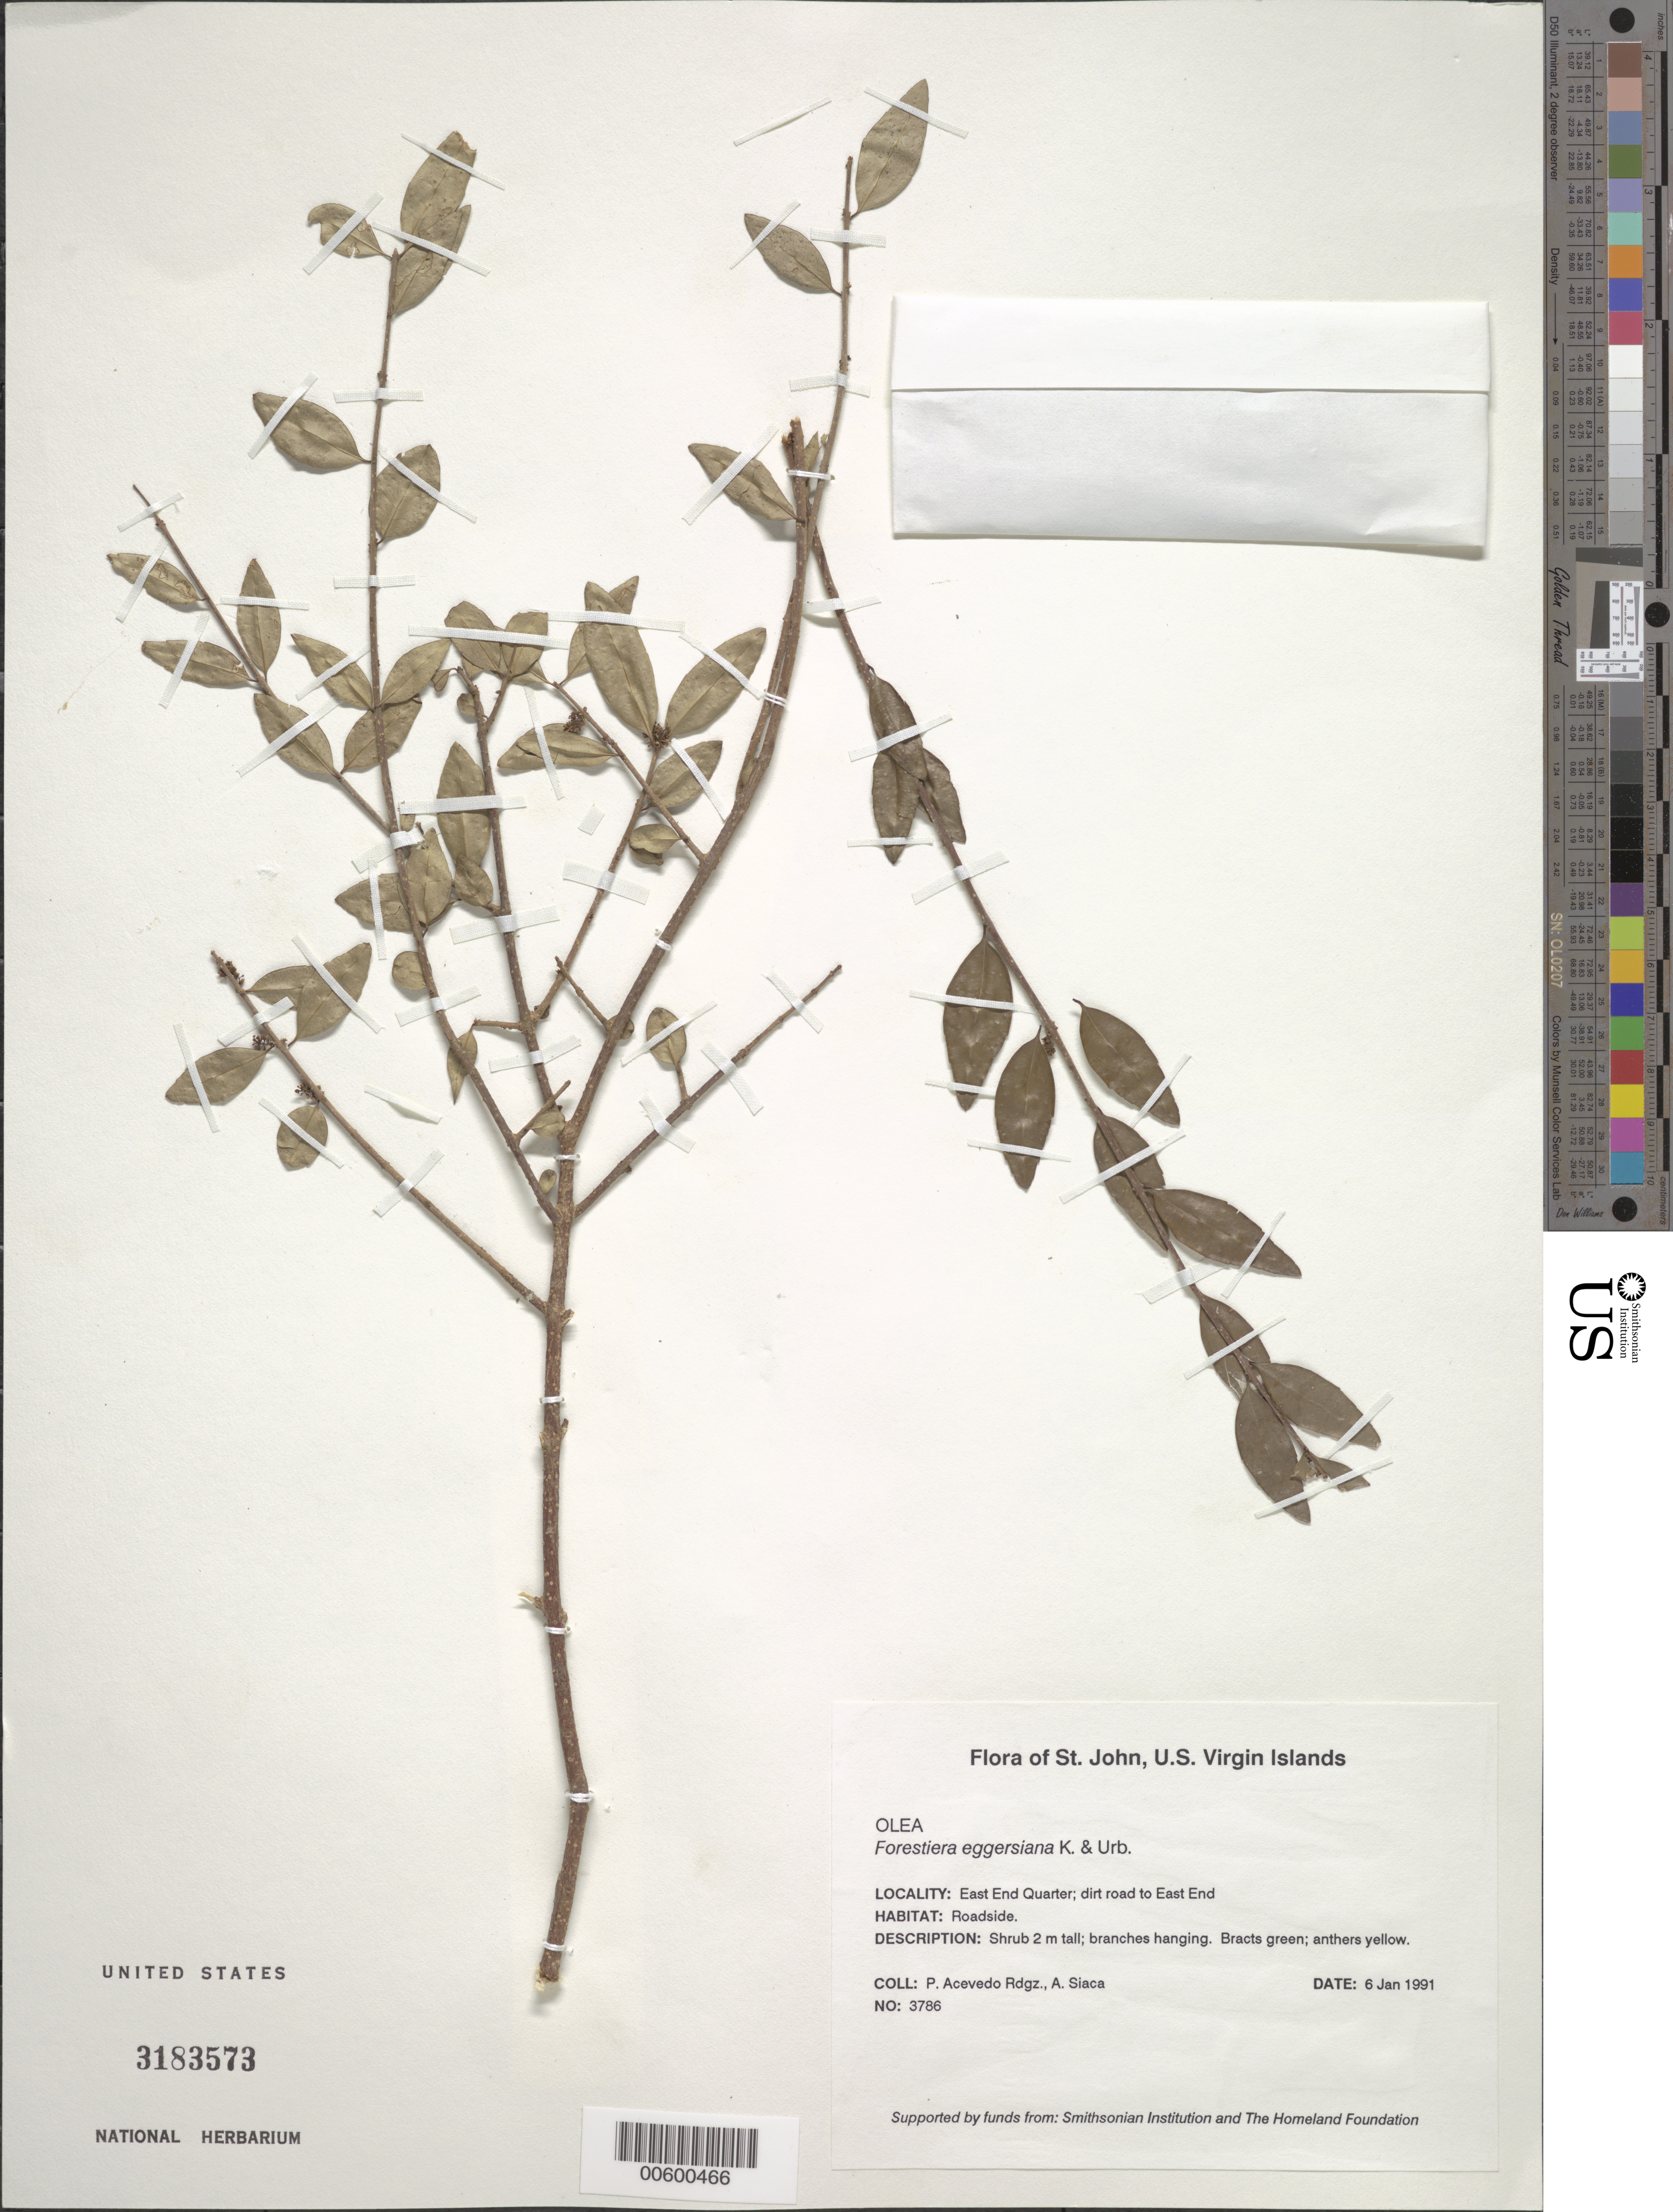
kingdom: Plantae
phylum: Tracheophyta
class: Magnoliopsida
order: Lamiales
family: Oleaceae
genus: Forestiera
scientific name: Forestiera eggersiana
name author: Krug & Urb.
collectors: P. Acevedo-Rodr. & A. Siaca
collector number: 3786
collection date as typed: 06 Jan 1991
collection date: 1991-01-06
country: U.S. Virgin Islands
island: St. John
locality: East End Quarter; dirt road to East End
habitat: Roadside.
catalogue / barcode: US 3183573